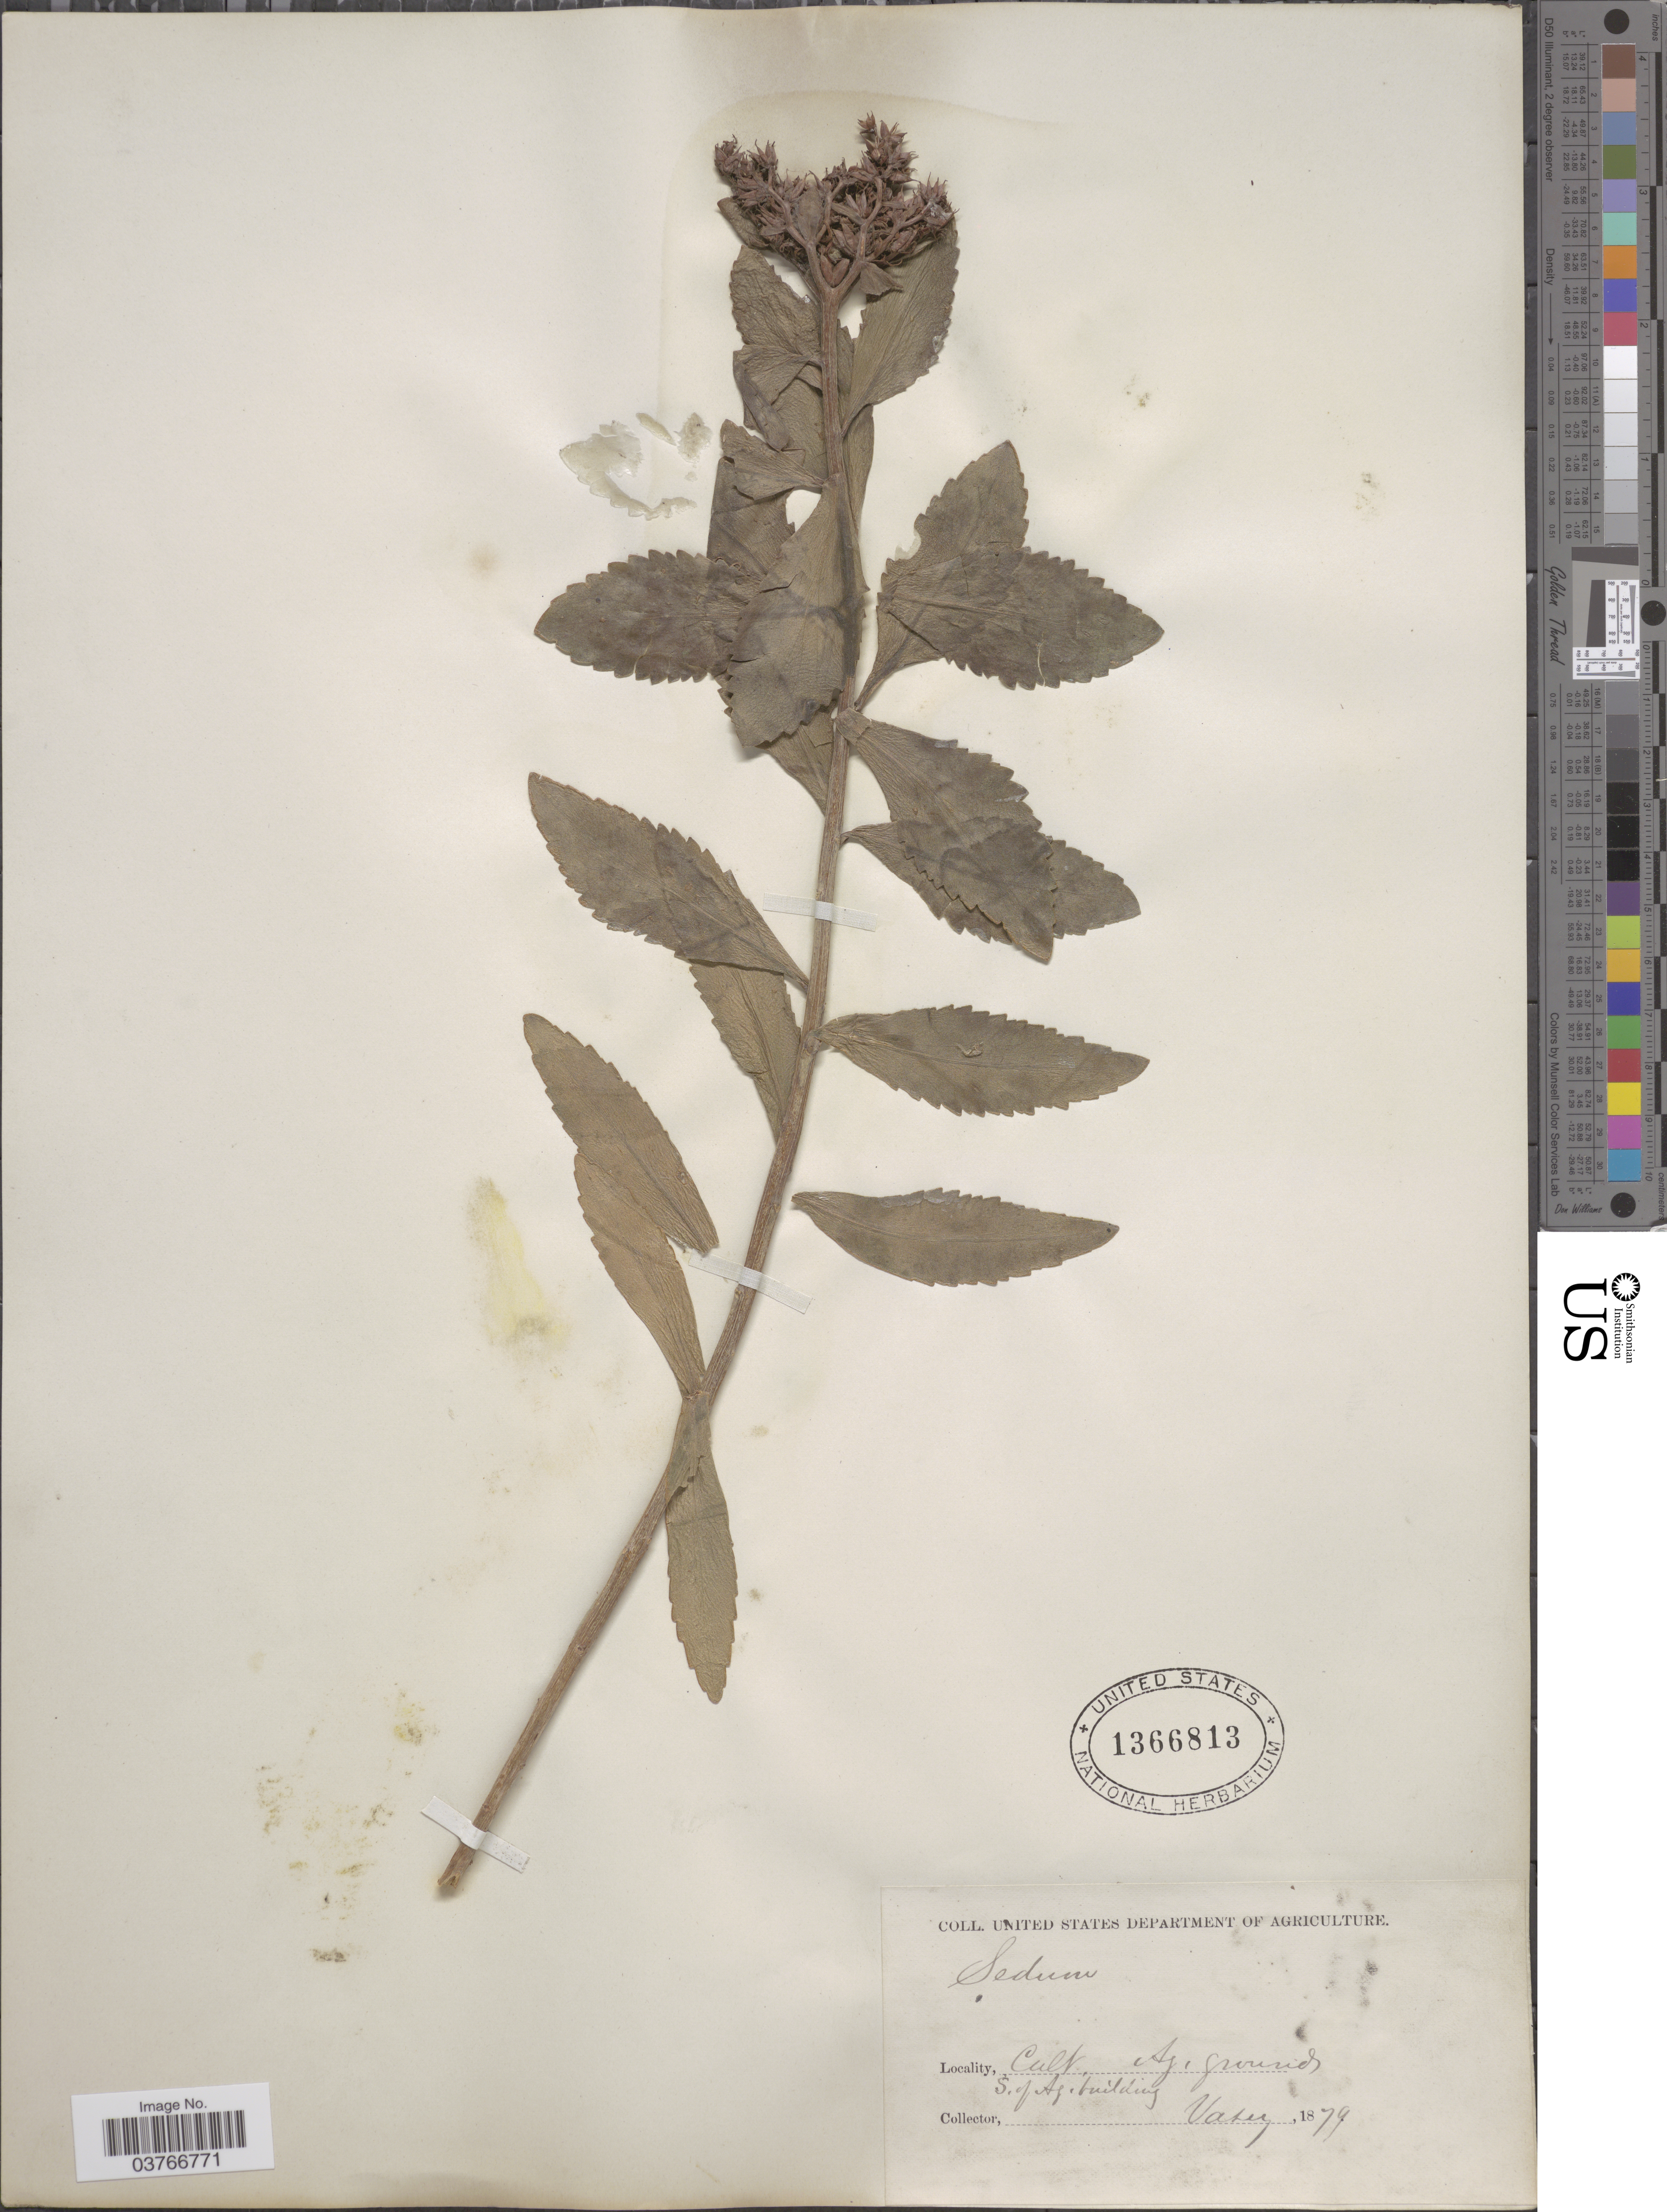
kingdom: Plantae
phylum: Tracheophyta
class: Magnoliopsida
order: Saxifragales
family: Crassulaceae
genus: Sedum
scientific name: Sedum sp.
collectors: Vasey, --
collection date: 1879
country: United States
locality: S. of Ag. building.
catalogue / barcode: US 1366813